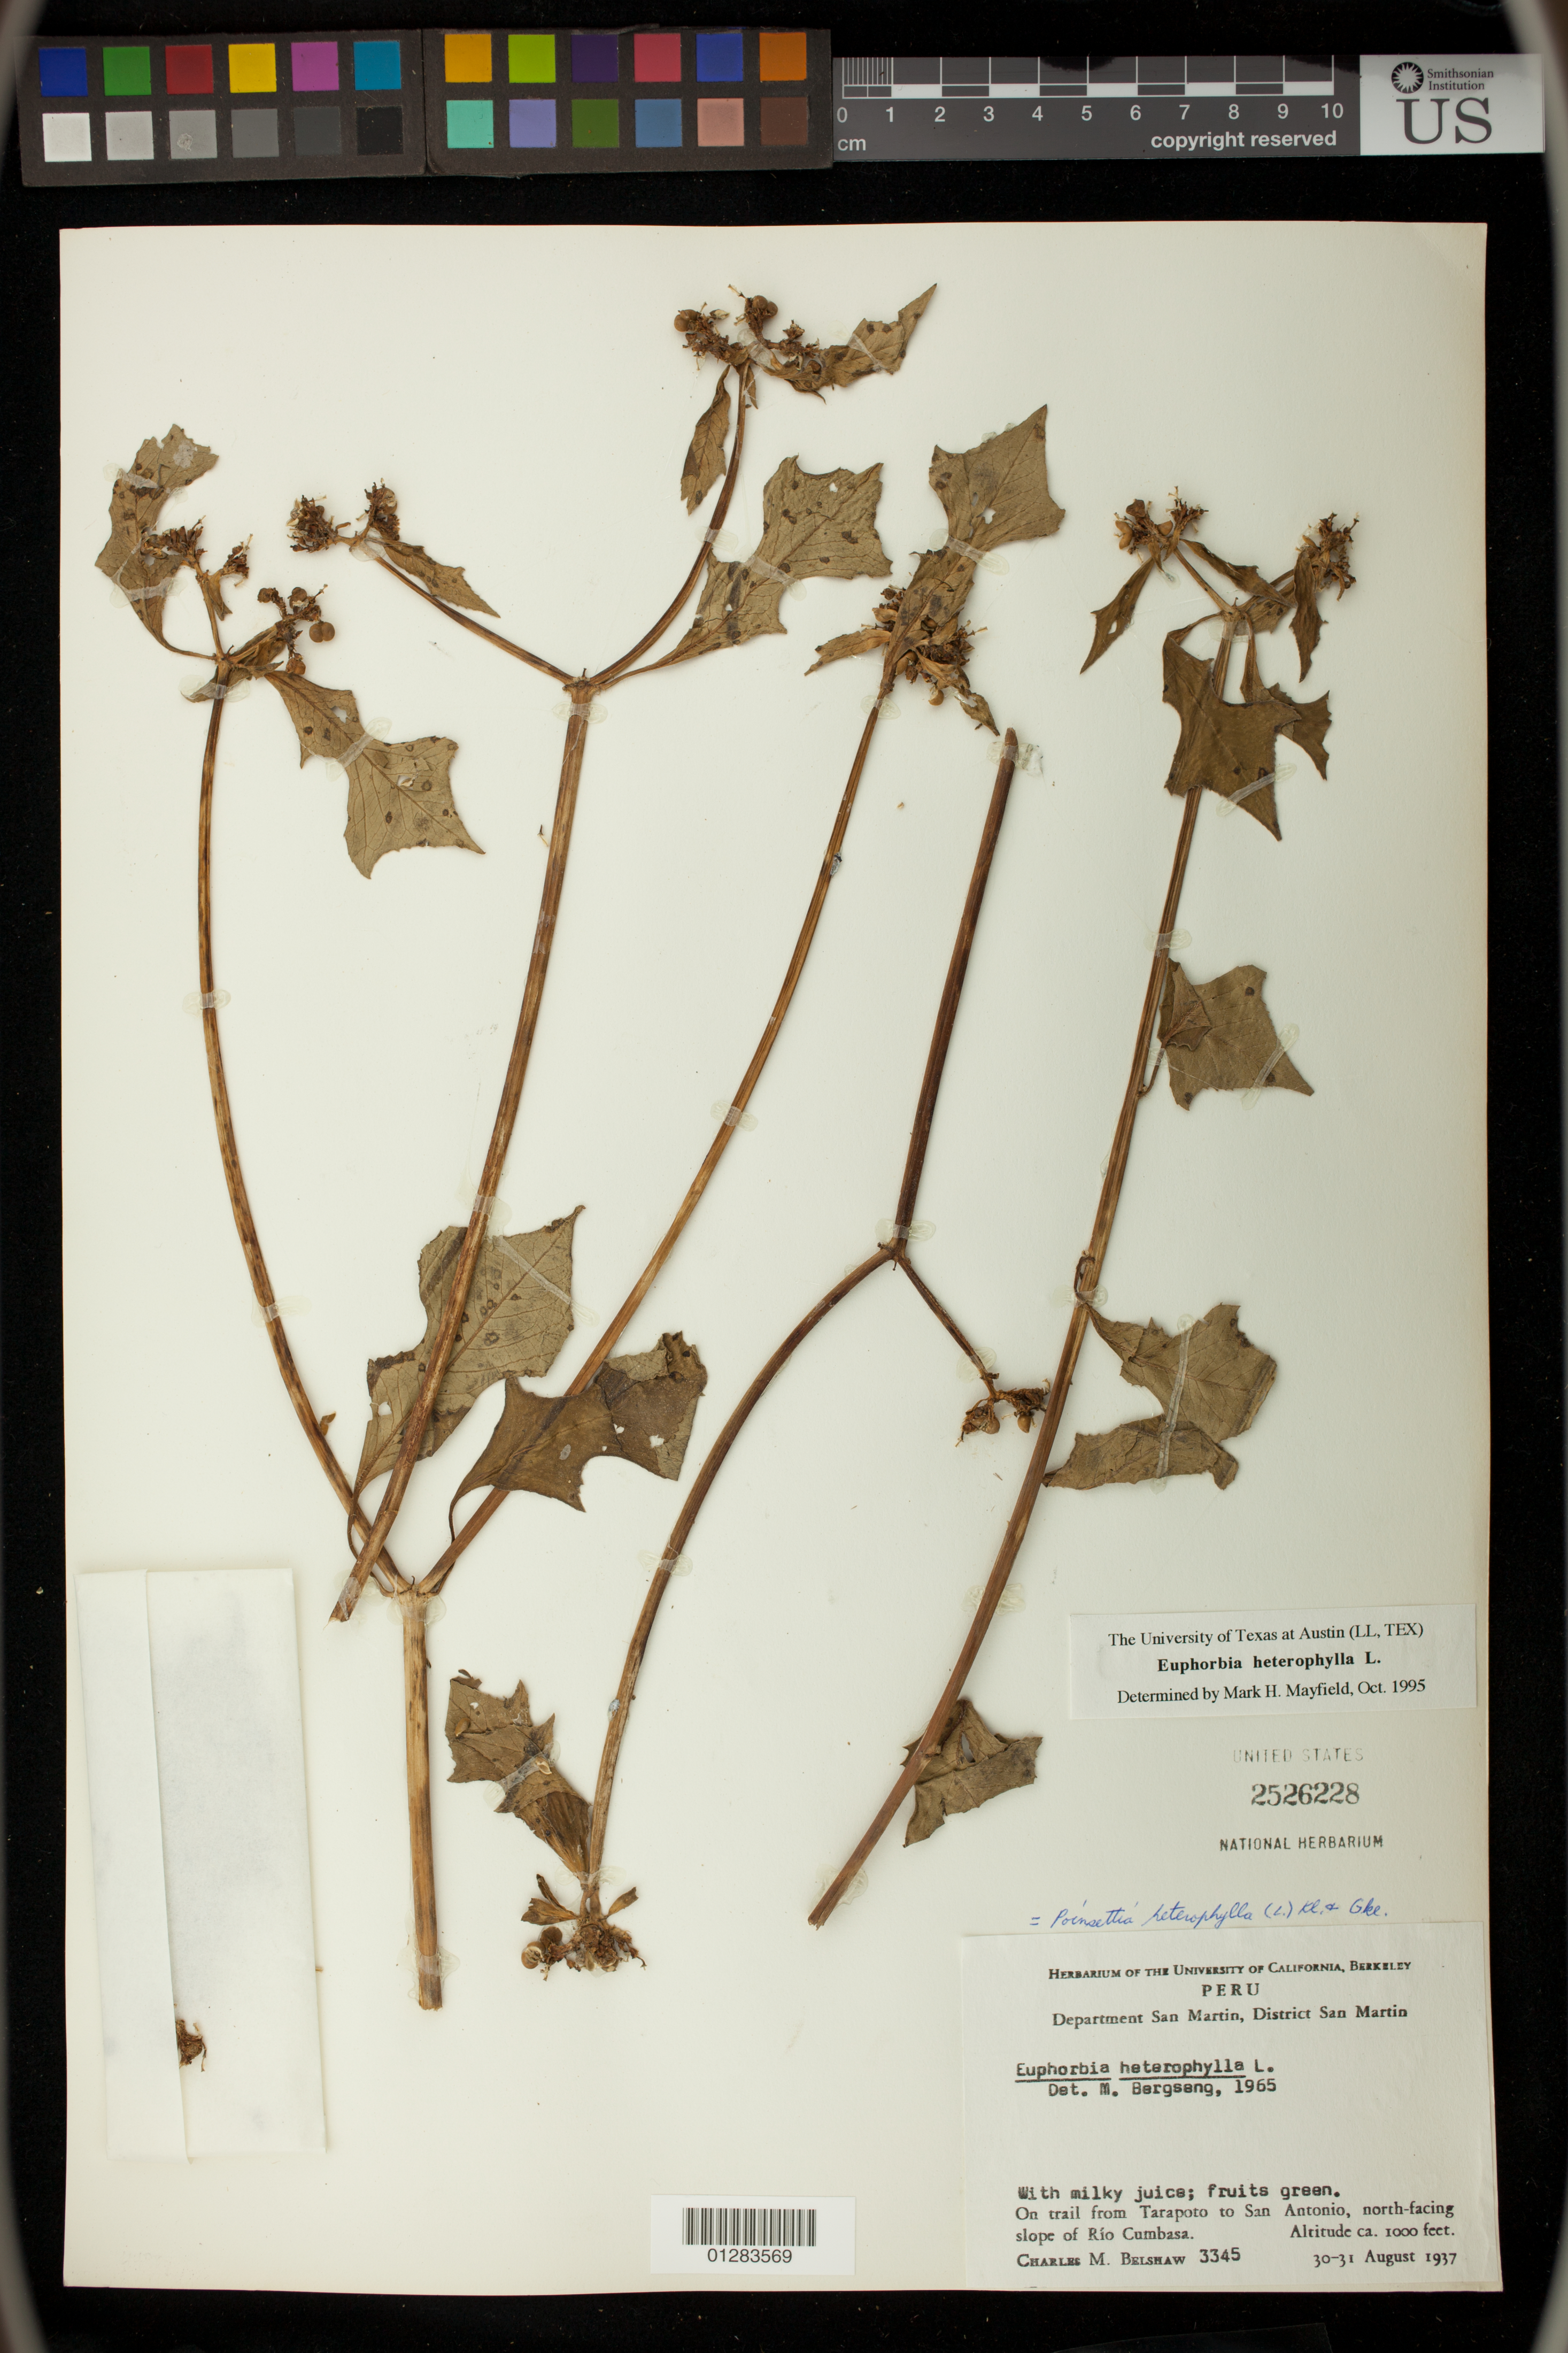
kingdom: Plantae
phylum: Tracheophyta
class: Magnoliopsida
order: Malpighiales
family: Euphorbiaceae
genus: Euphorbia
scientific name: Euphorbia heterophylla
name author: L.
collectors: C. Shaw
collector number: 3345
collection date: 1937-08-30/1937-08-31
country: Peru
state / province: San Martín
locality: on trail from Tarapoto to San Antonio, north-facing slope of Río Cumbasa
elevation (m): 305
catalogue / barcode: US 2526228